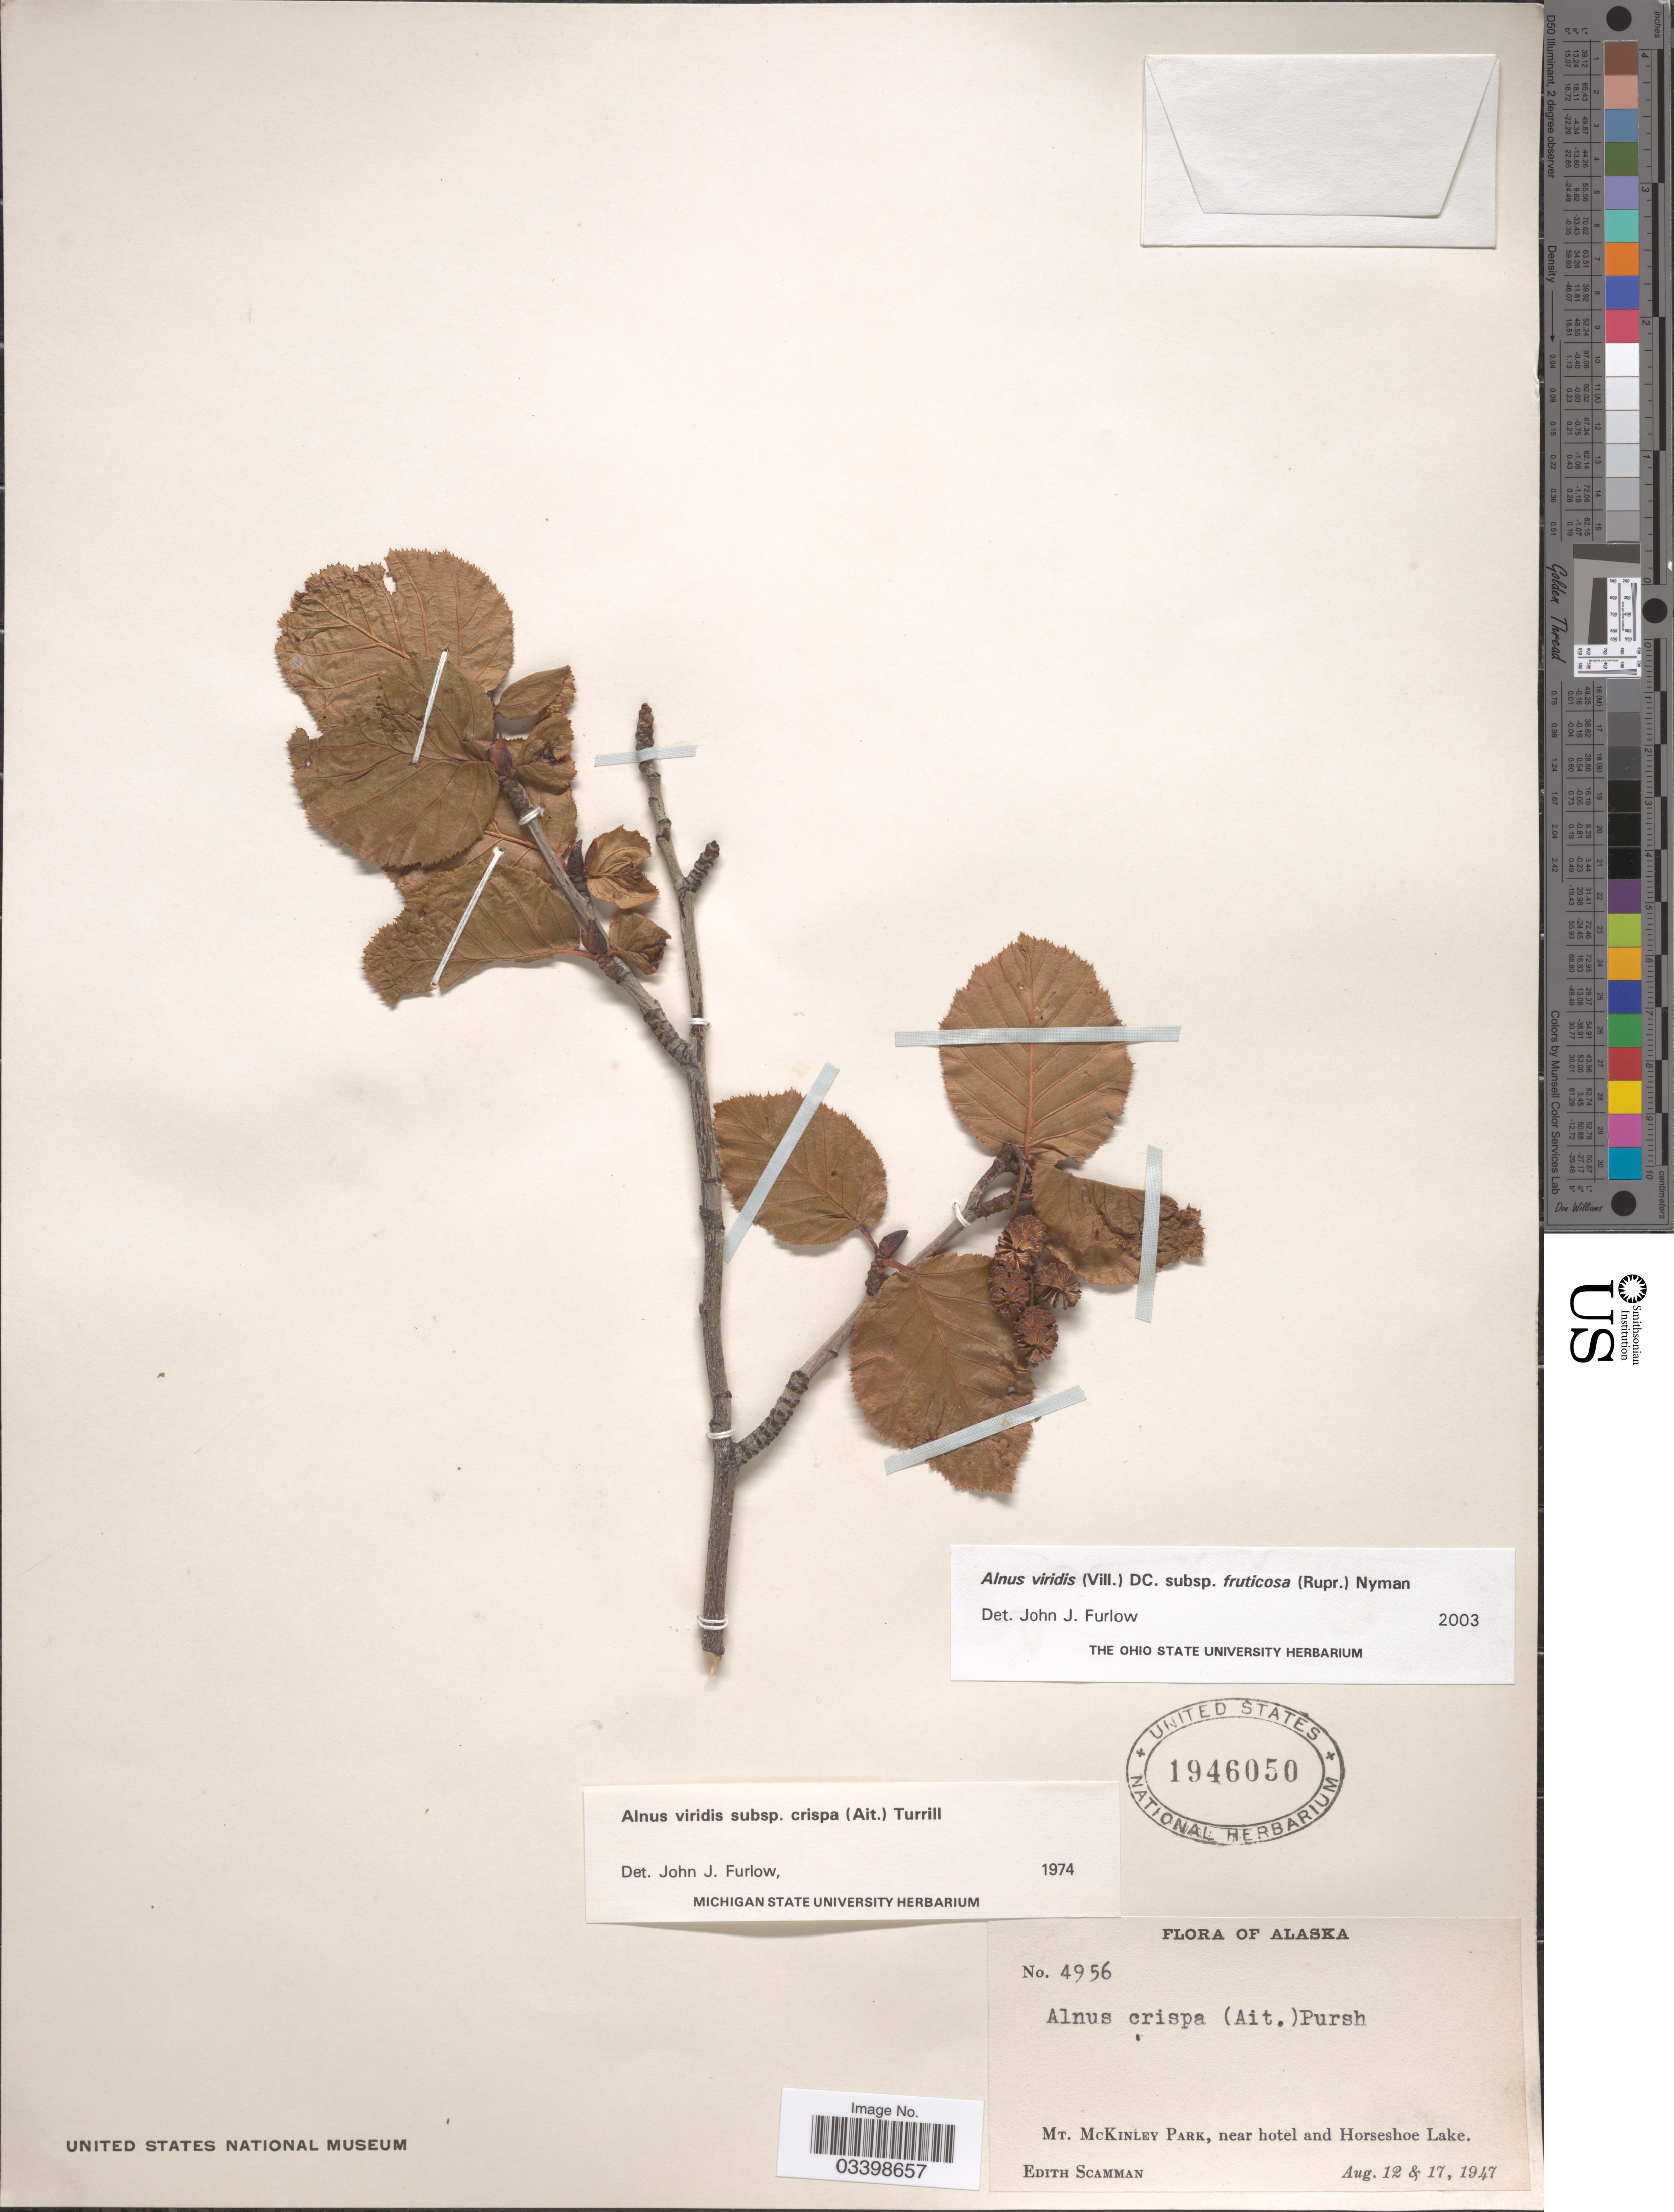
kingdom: Plantae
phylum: Tracheophyta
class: Magnoliopsida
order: Fagales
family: Betulaceae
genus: Alnus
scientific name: Alnus viridis subsp. fruticosa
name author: (Rupr.) Nyman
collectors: E. Scamman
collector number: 4956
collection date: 1947-08-12/1947-08-17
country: United States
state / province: Alaska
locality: Mt. McKinley Park, near hotel and Horseshoe Lake.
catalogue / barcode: US 1946050